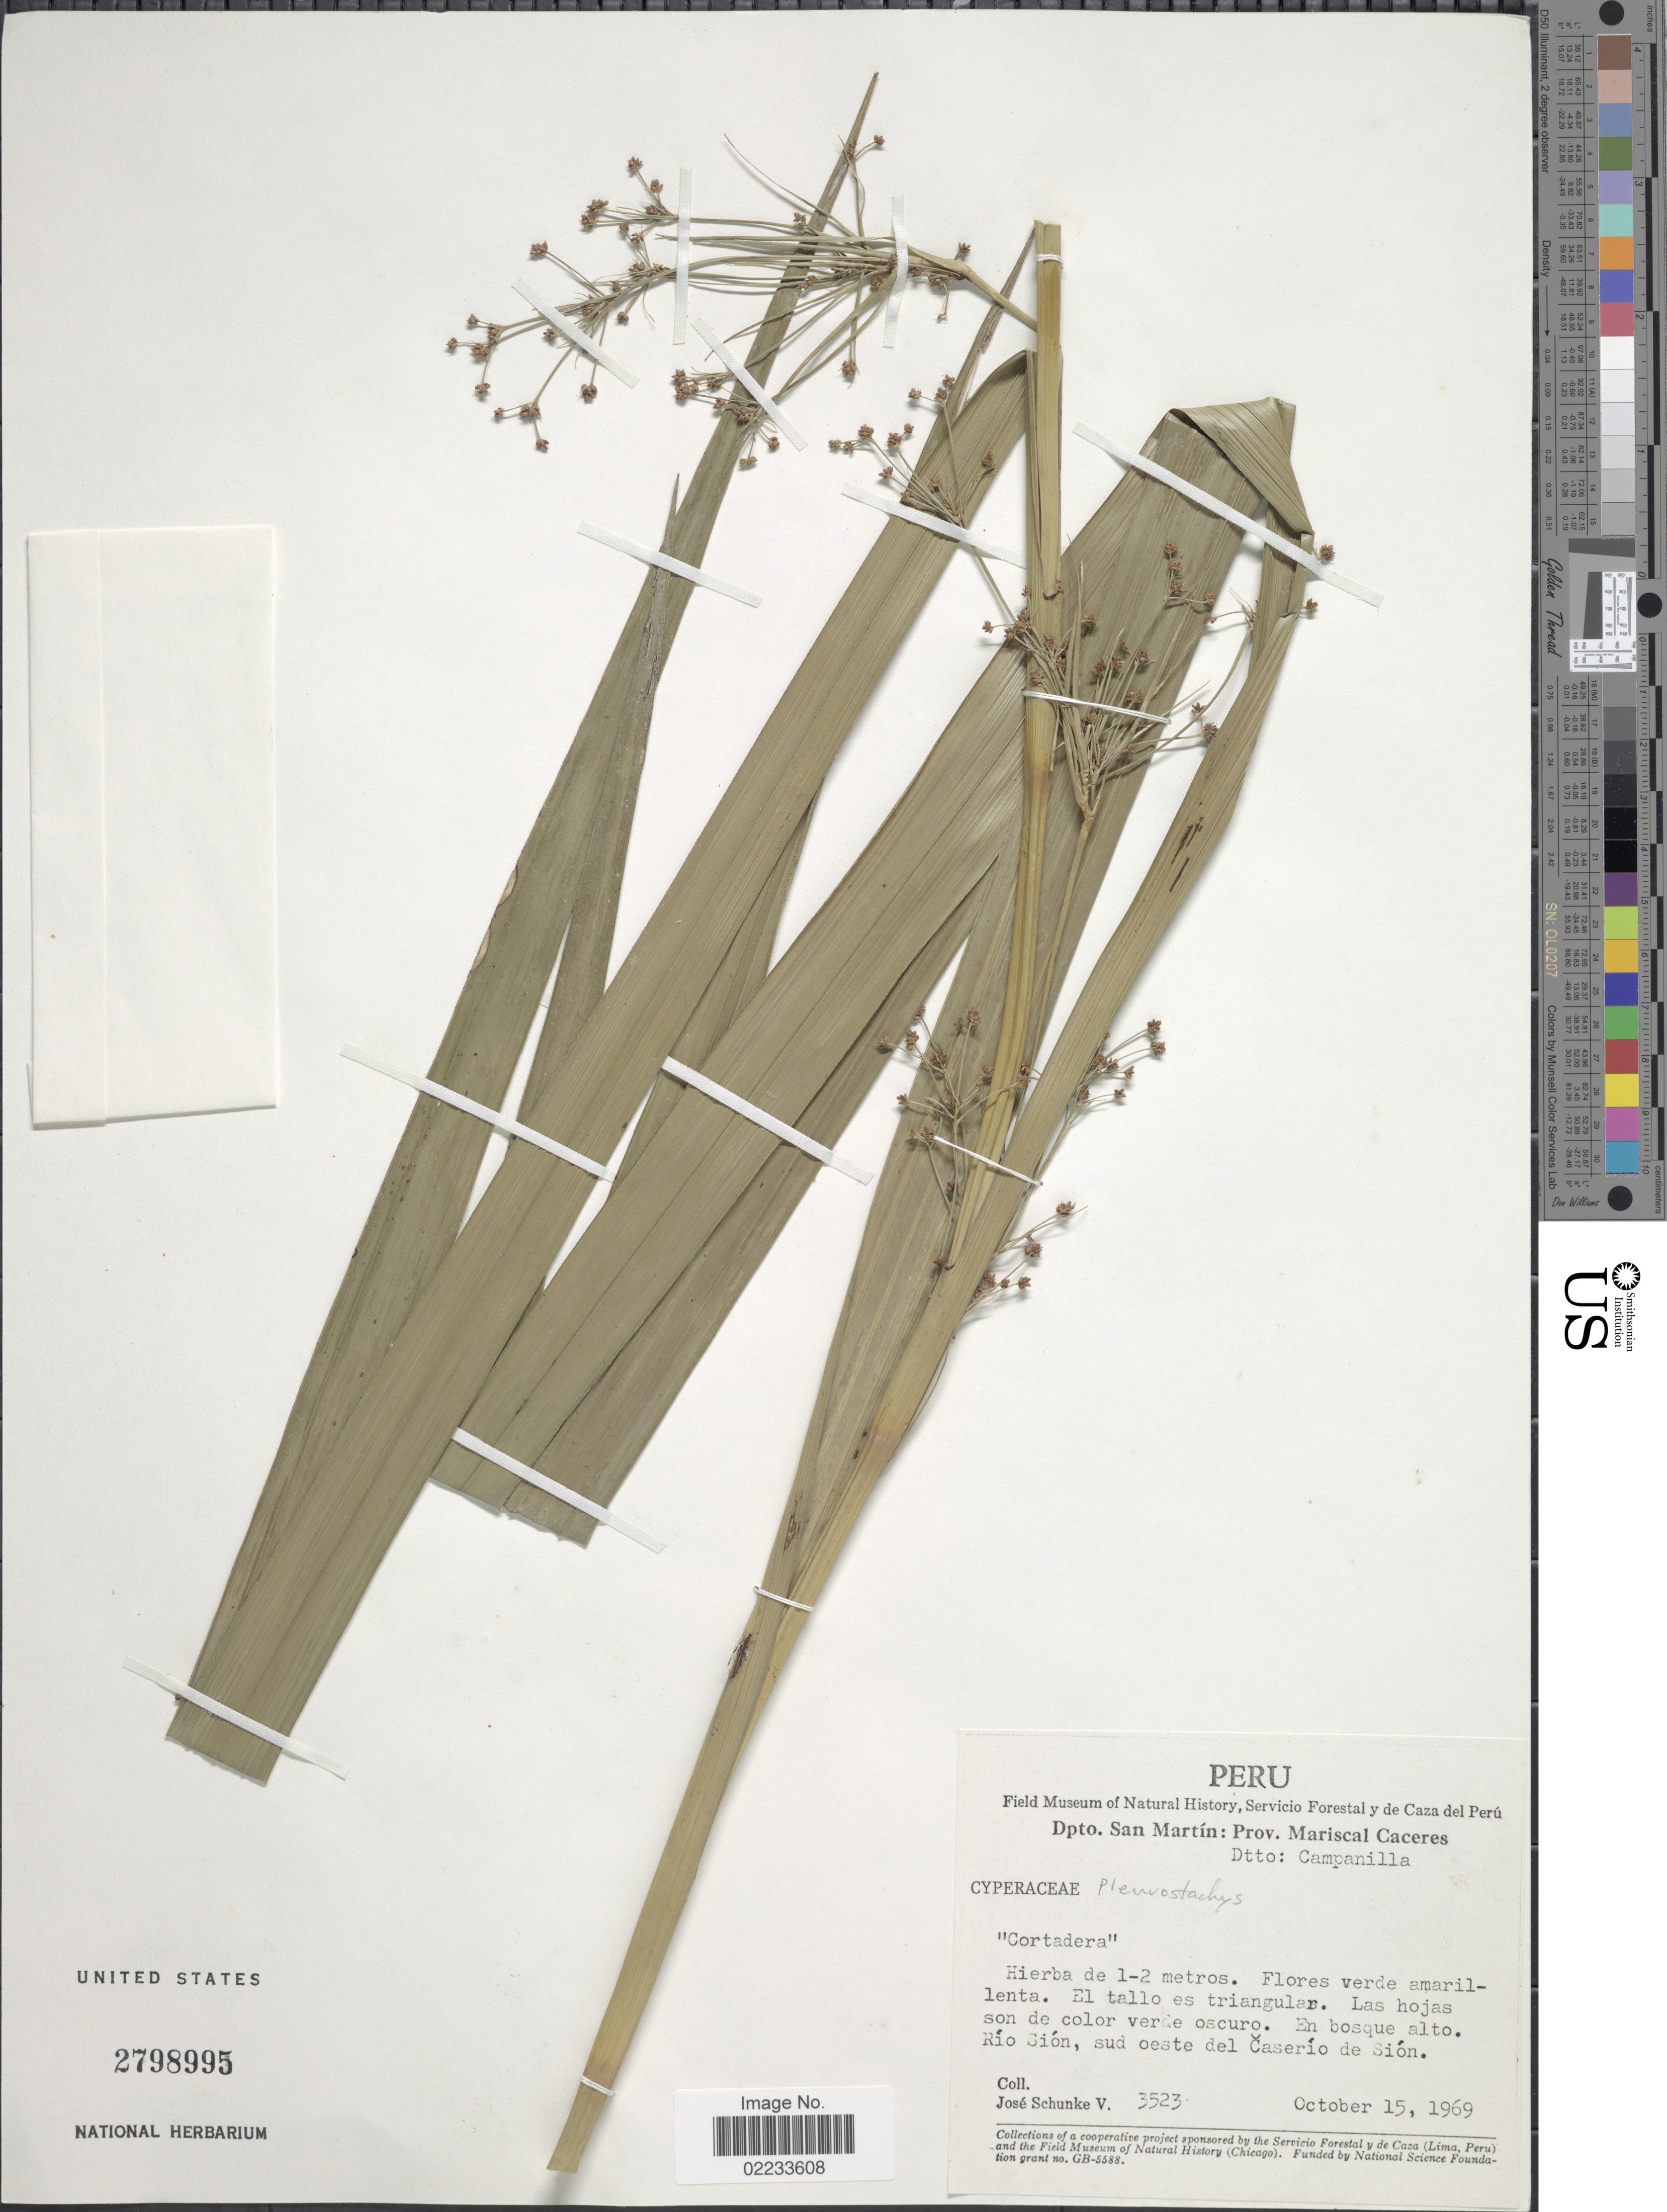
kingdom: Plantae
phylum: Tracheophyta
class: Liliopsida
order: Poales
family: Cyperaceae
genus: Rhynchospora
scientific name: Rhynchospora orbigniana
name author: (Brongn.) L.B. Sm.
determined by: Strong, Mark T., (BOT), Smithsonian Institution - National Museum of Natural History (UNITED STATES)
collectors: J. Schunke Vigo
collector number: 3523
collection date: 1969-10-15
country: Peru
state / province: San Martín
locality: Dpto. San Martín: Prov. Mariscal Caceres, Dtto: Campanilla. Las hojas son de color verde oscuro. En bosque alto. Rio Sión, sud oeste del Caserio de Sión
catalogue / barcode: US 2798995